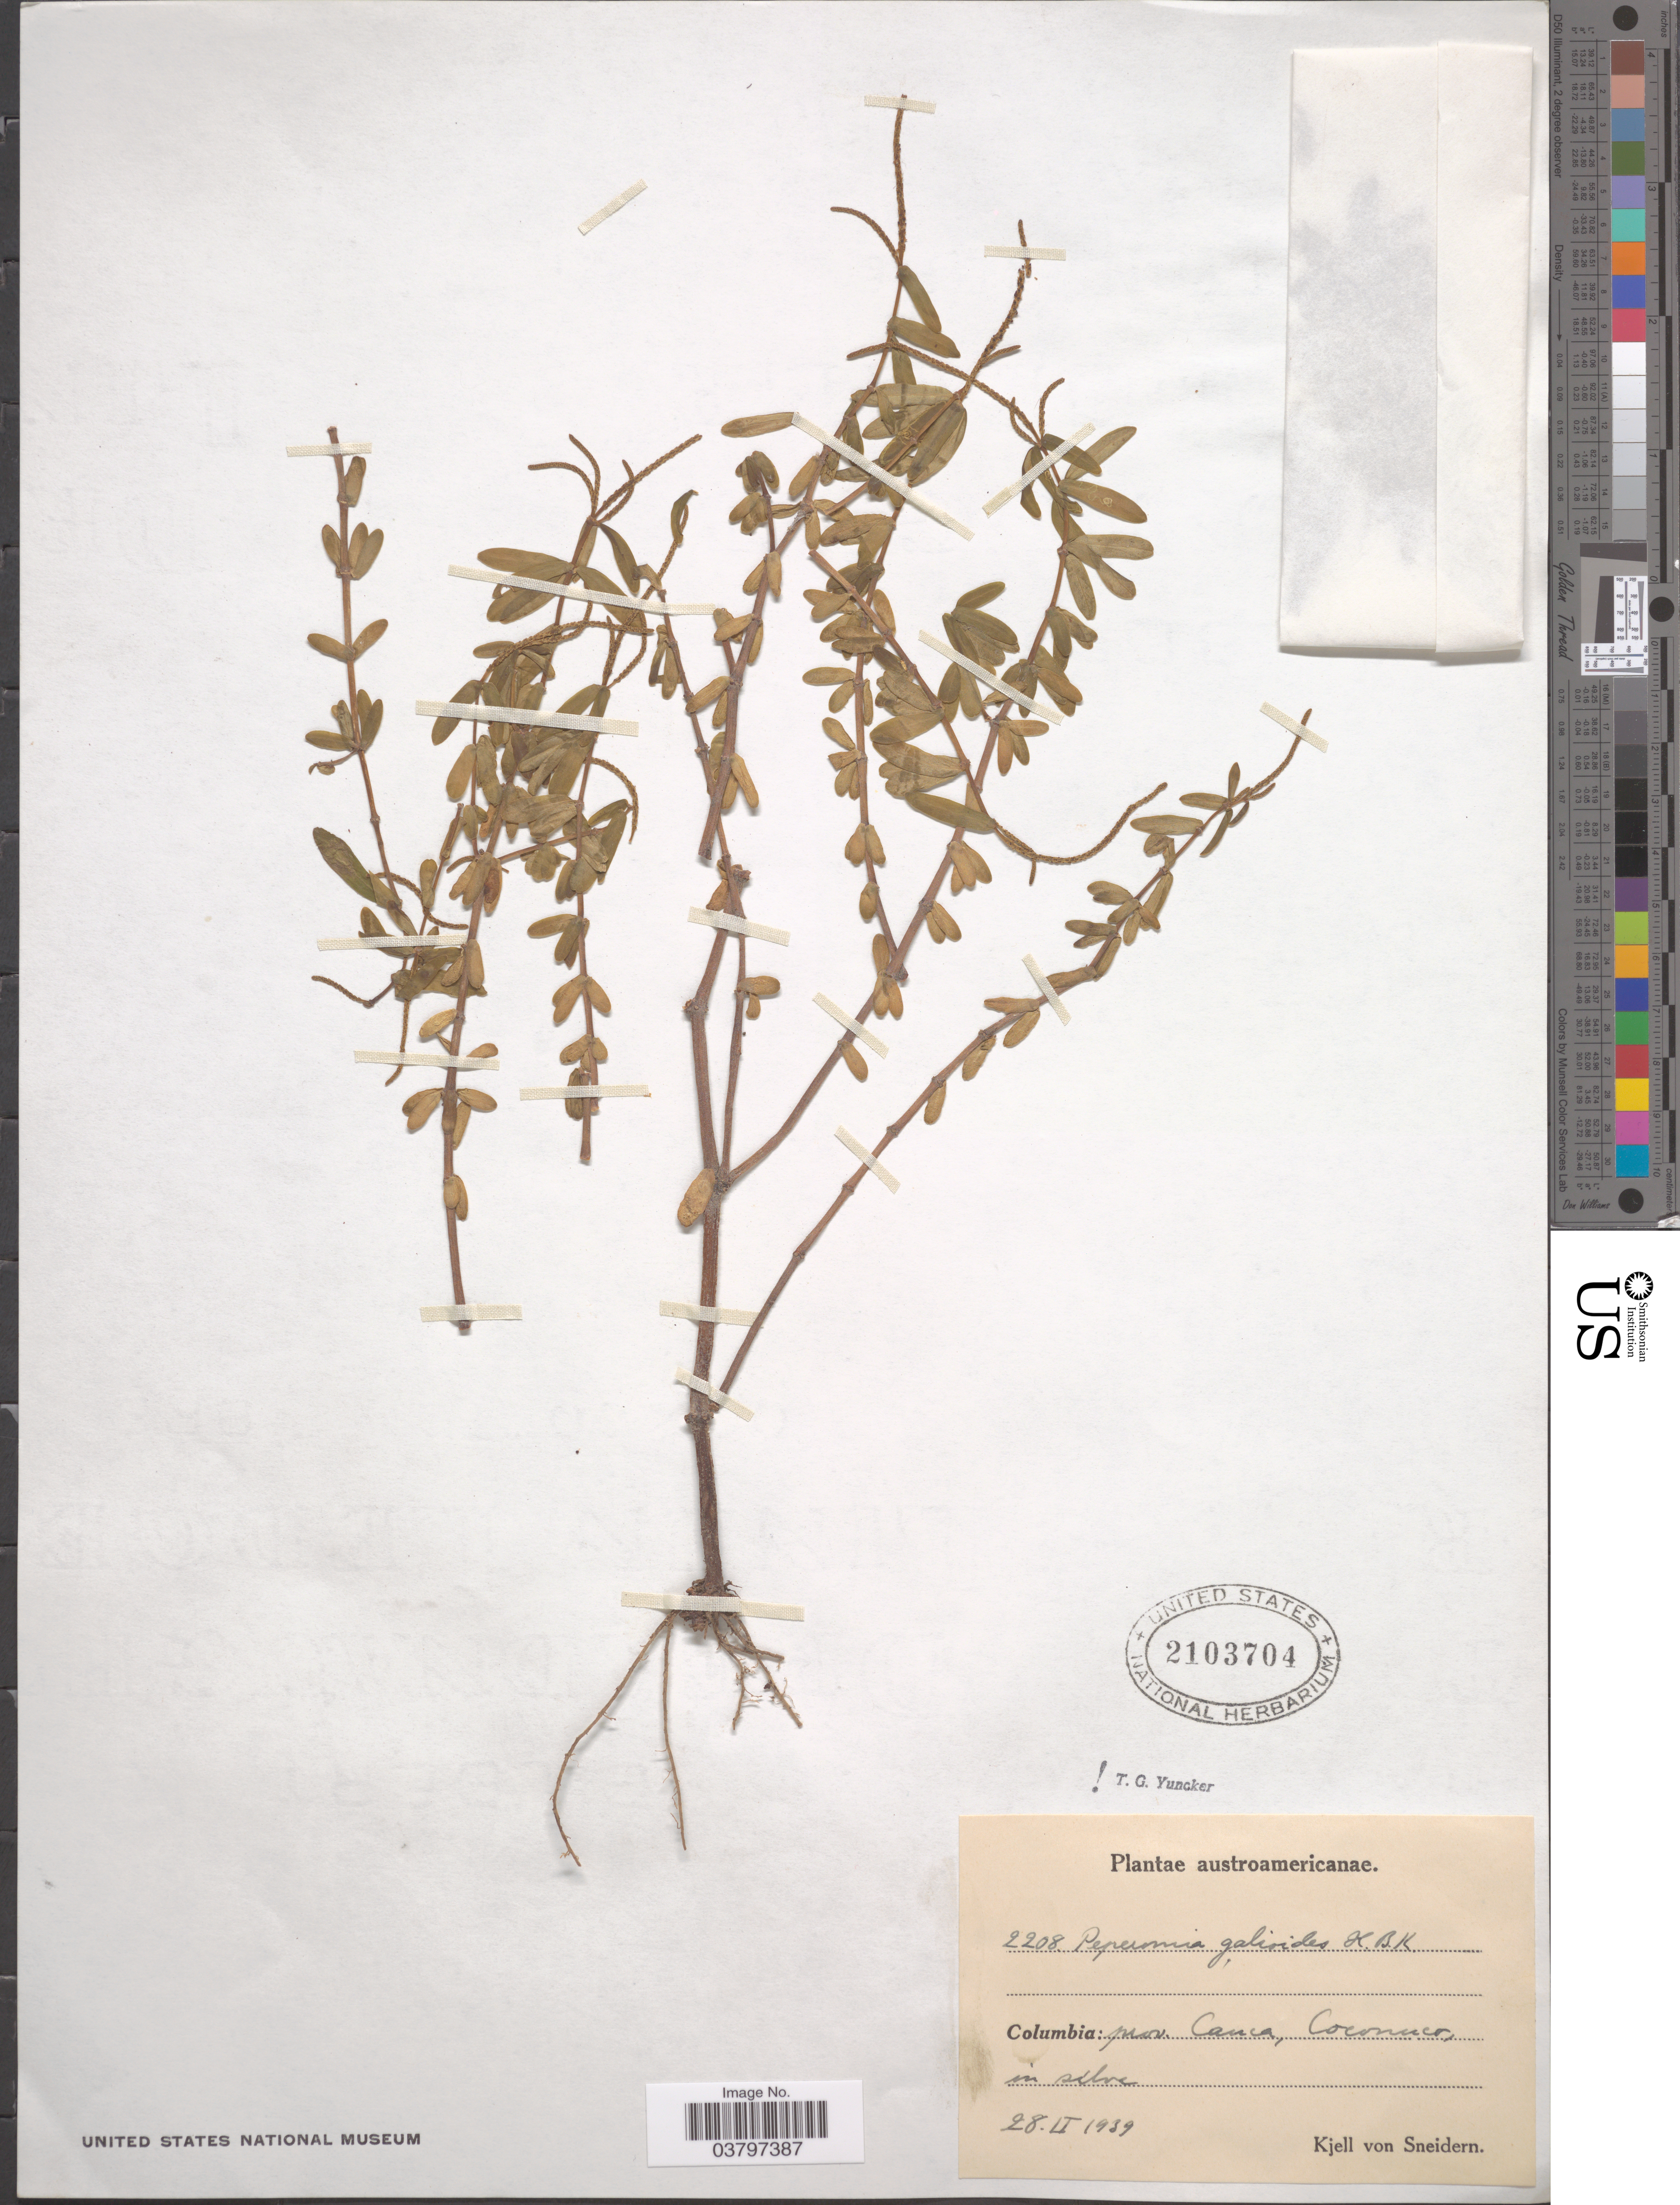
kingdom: Plantae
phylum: Tracheophyta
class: Magnoliopsida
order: Piperales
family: Piperaceae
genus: Peperomia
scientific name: Peperomia galioides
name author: Kunth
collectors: K. von Sneidern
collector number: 2208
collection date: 1939-02-28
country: Colombia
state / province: Cauca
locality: Austroamericanae. Coconuco, in silva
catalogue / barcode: US 2103704